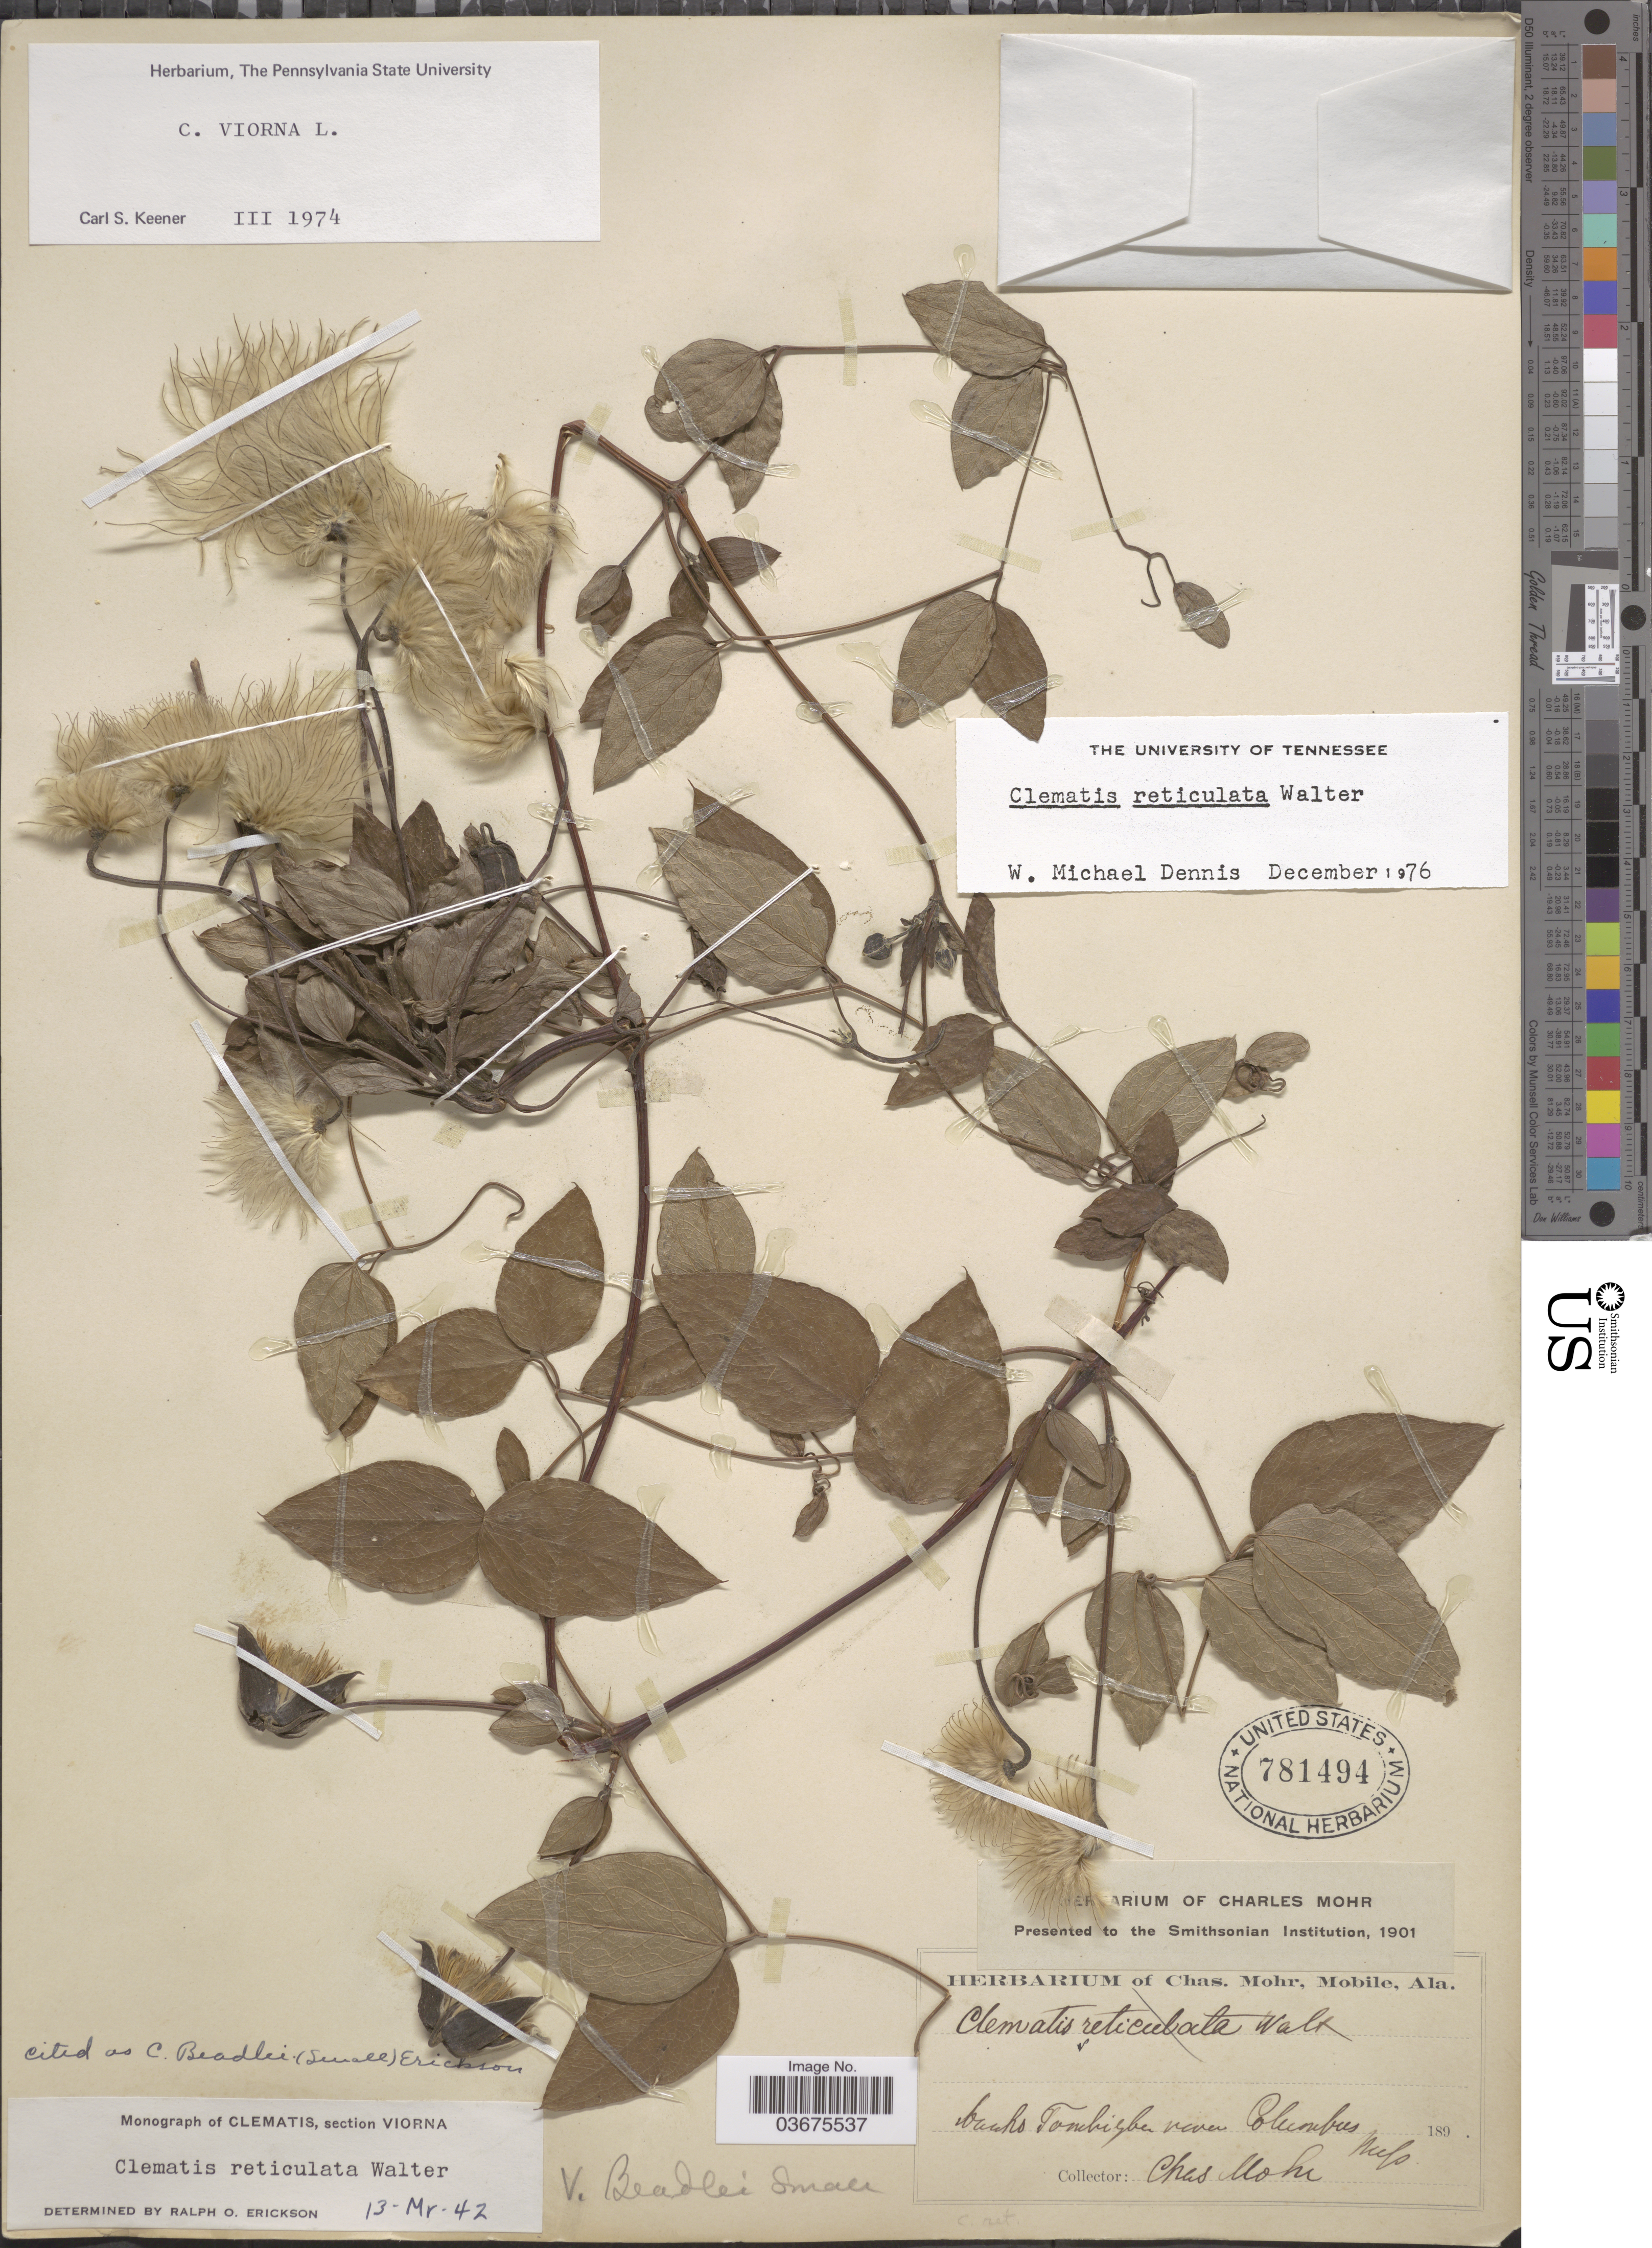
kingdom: Plantae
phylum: Tracheophyta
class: Magnoliopsida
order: Ranunculales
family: Ranunculaceae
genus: Clematis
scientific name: Clematis reticulata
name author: Walter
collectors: Mohr, C. T. (herbarium)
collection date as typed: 189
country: United States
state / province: Mississippi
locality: Banks Tombigbee river Columbus.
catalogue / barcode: US 781494